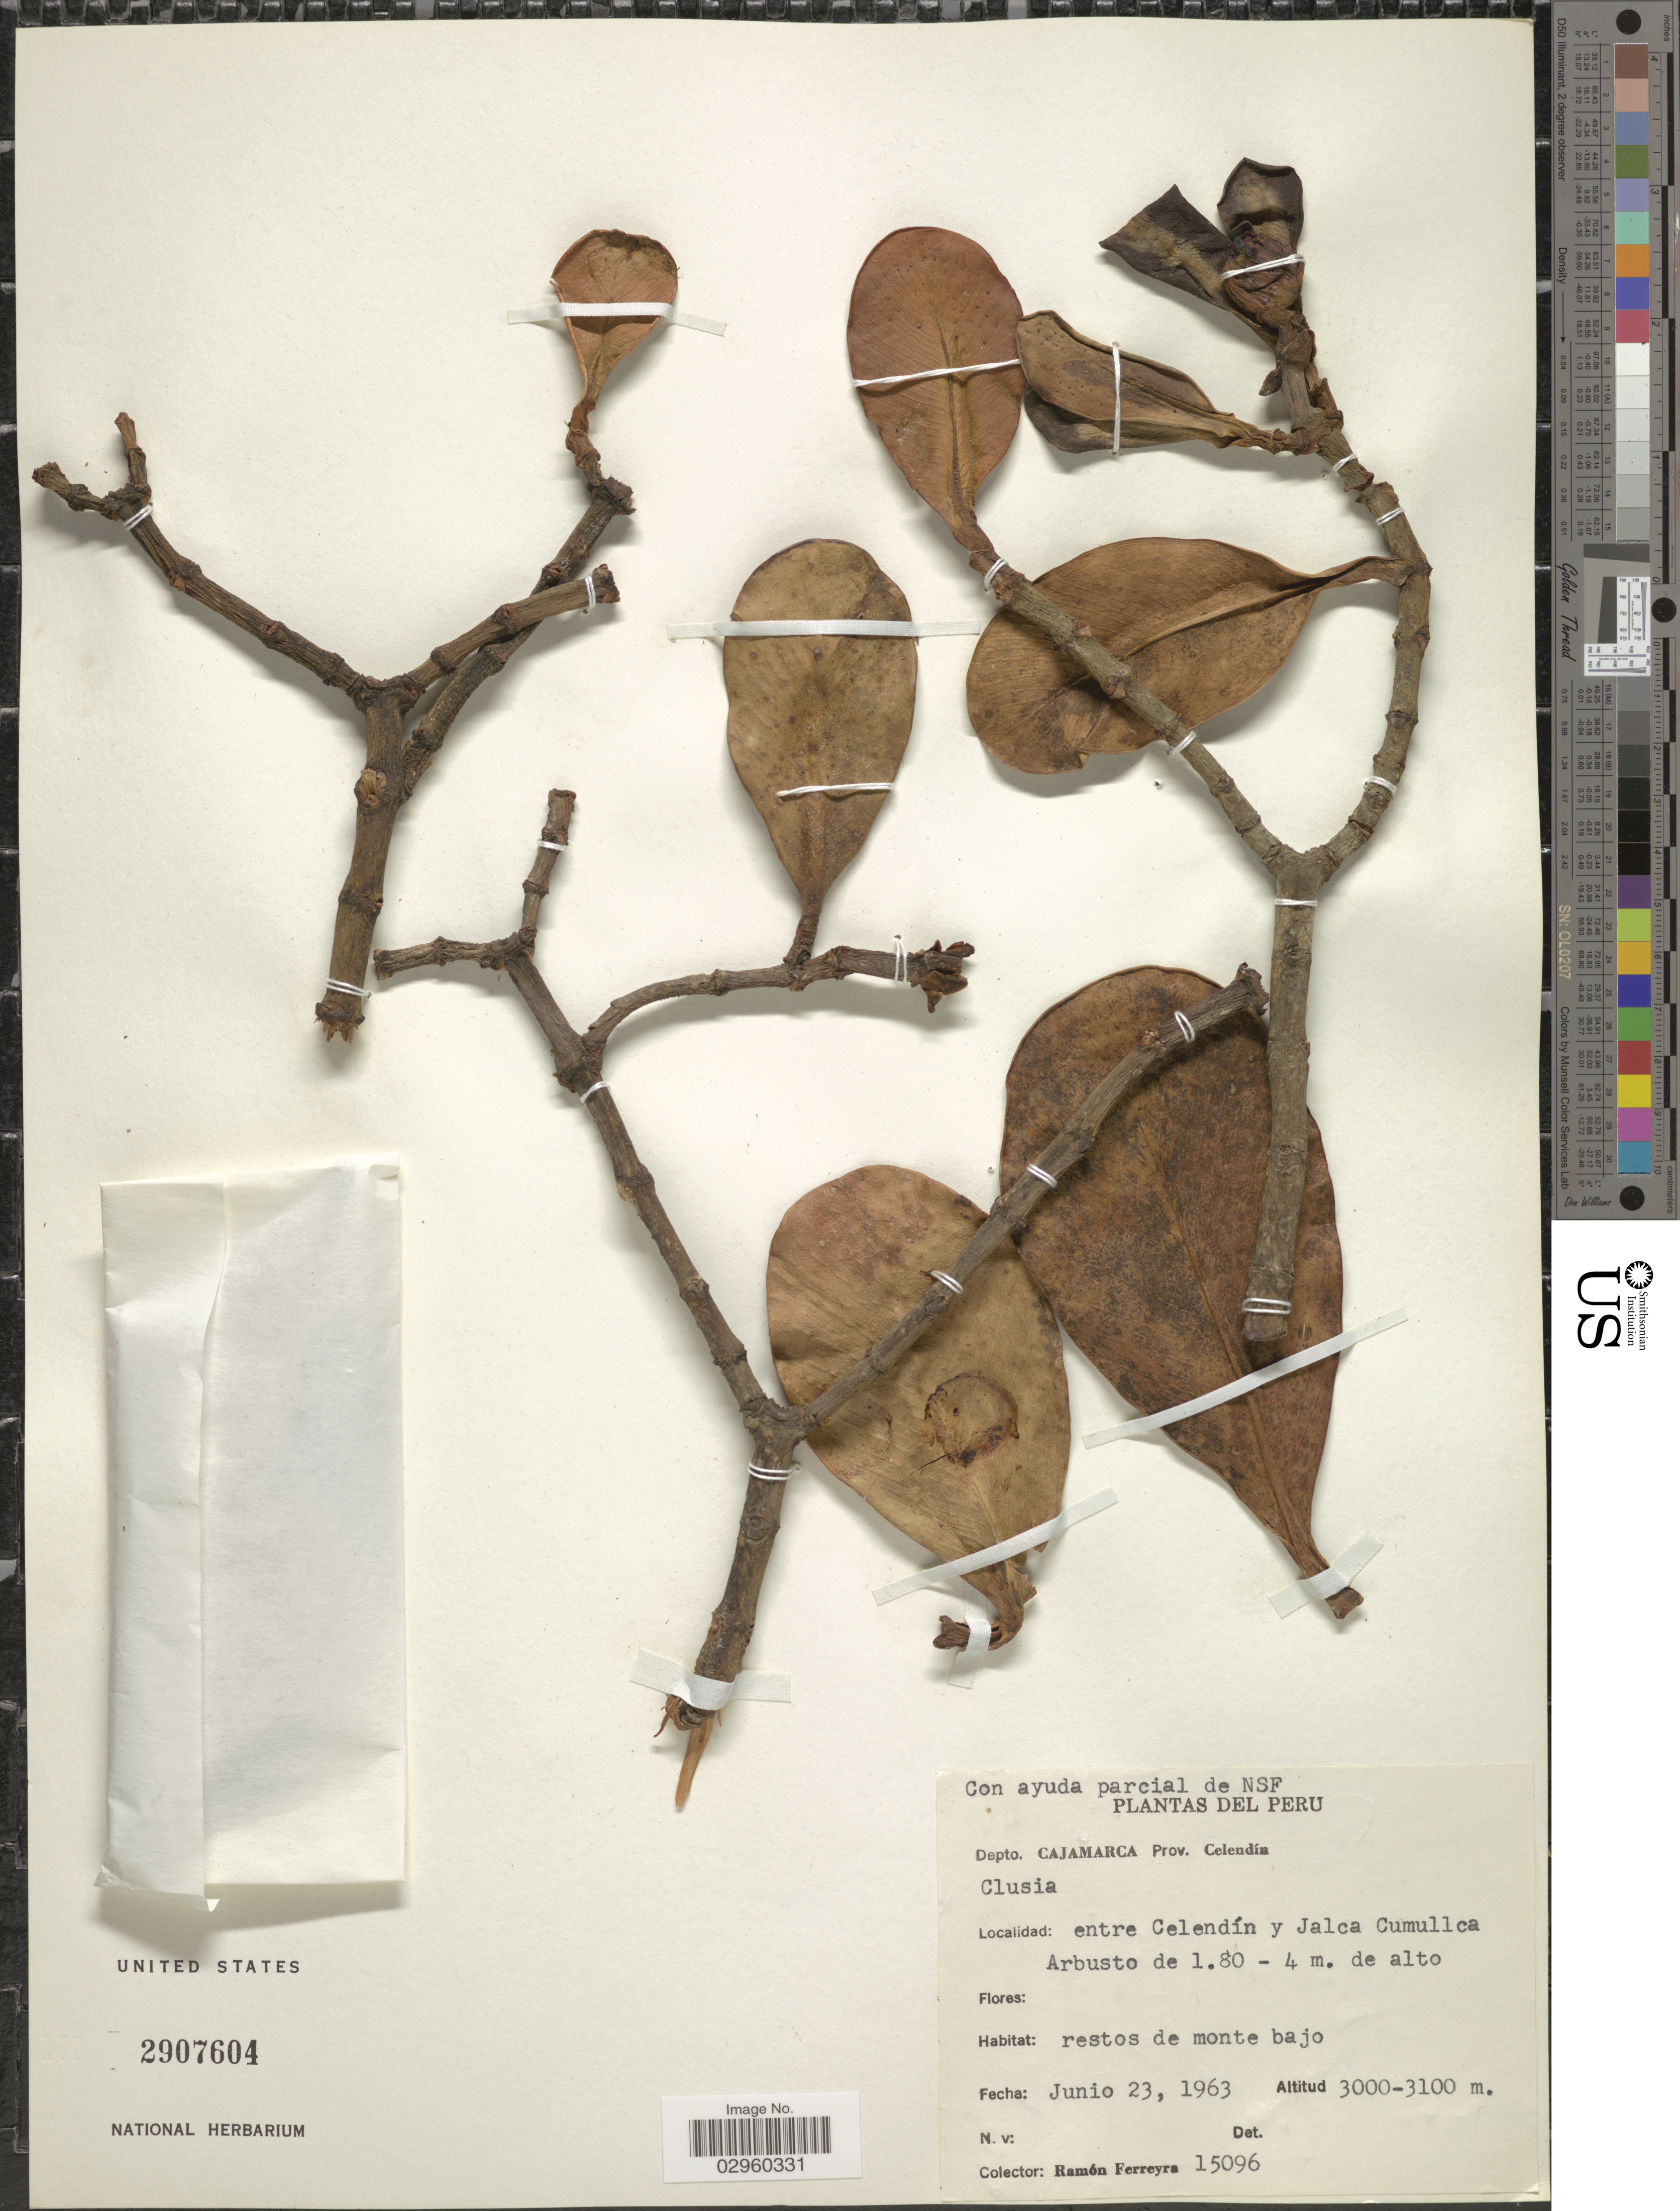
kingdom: Plantae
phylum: Tracheophyta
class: Magnoliopsida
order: Malpighiales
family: Clusiaceae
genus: Clusia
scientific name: Clusia sp.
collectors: R. A. Ferreyra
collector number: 15096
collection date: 1963-06-23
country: Peru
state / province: Cajamarca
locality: Depto. Cajamarca, Prov. Celendín, entre Celendín y Jalca Cumullca.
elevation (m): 3000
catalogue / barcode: US 2907604